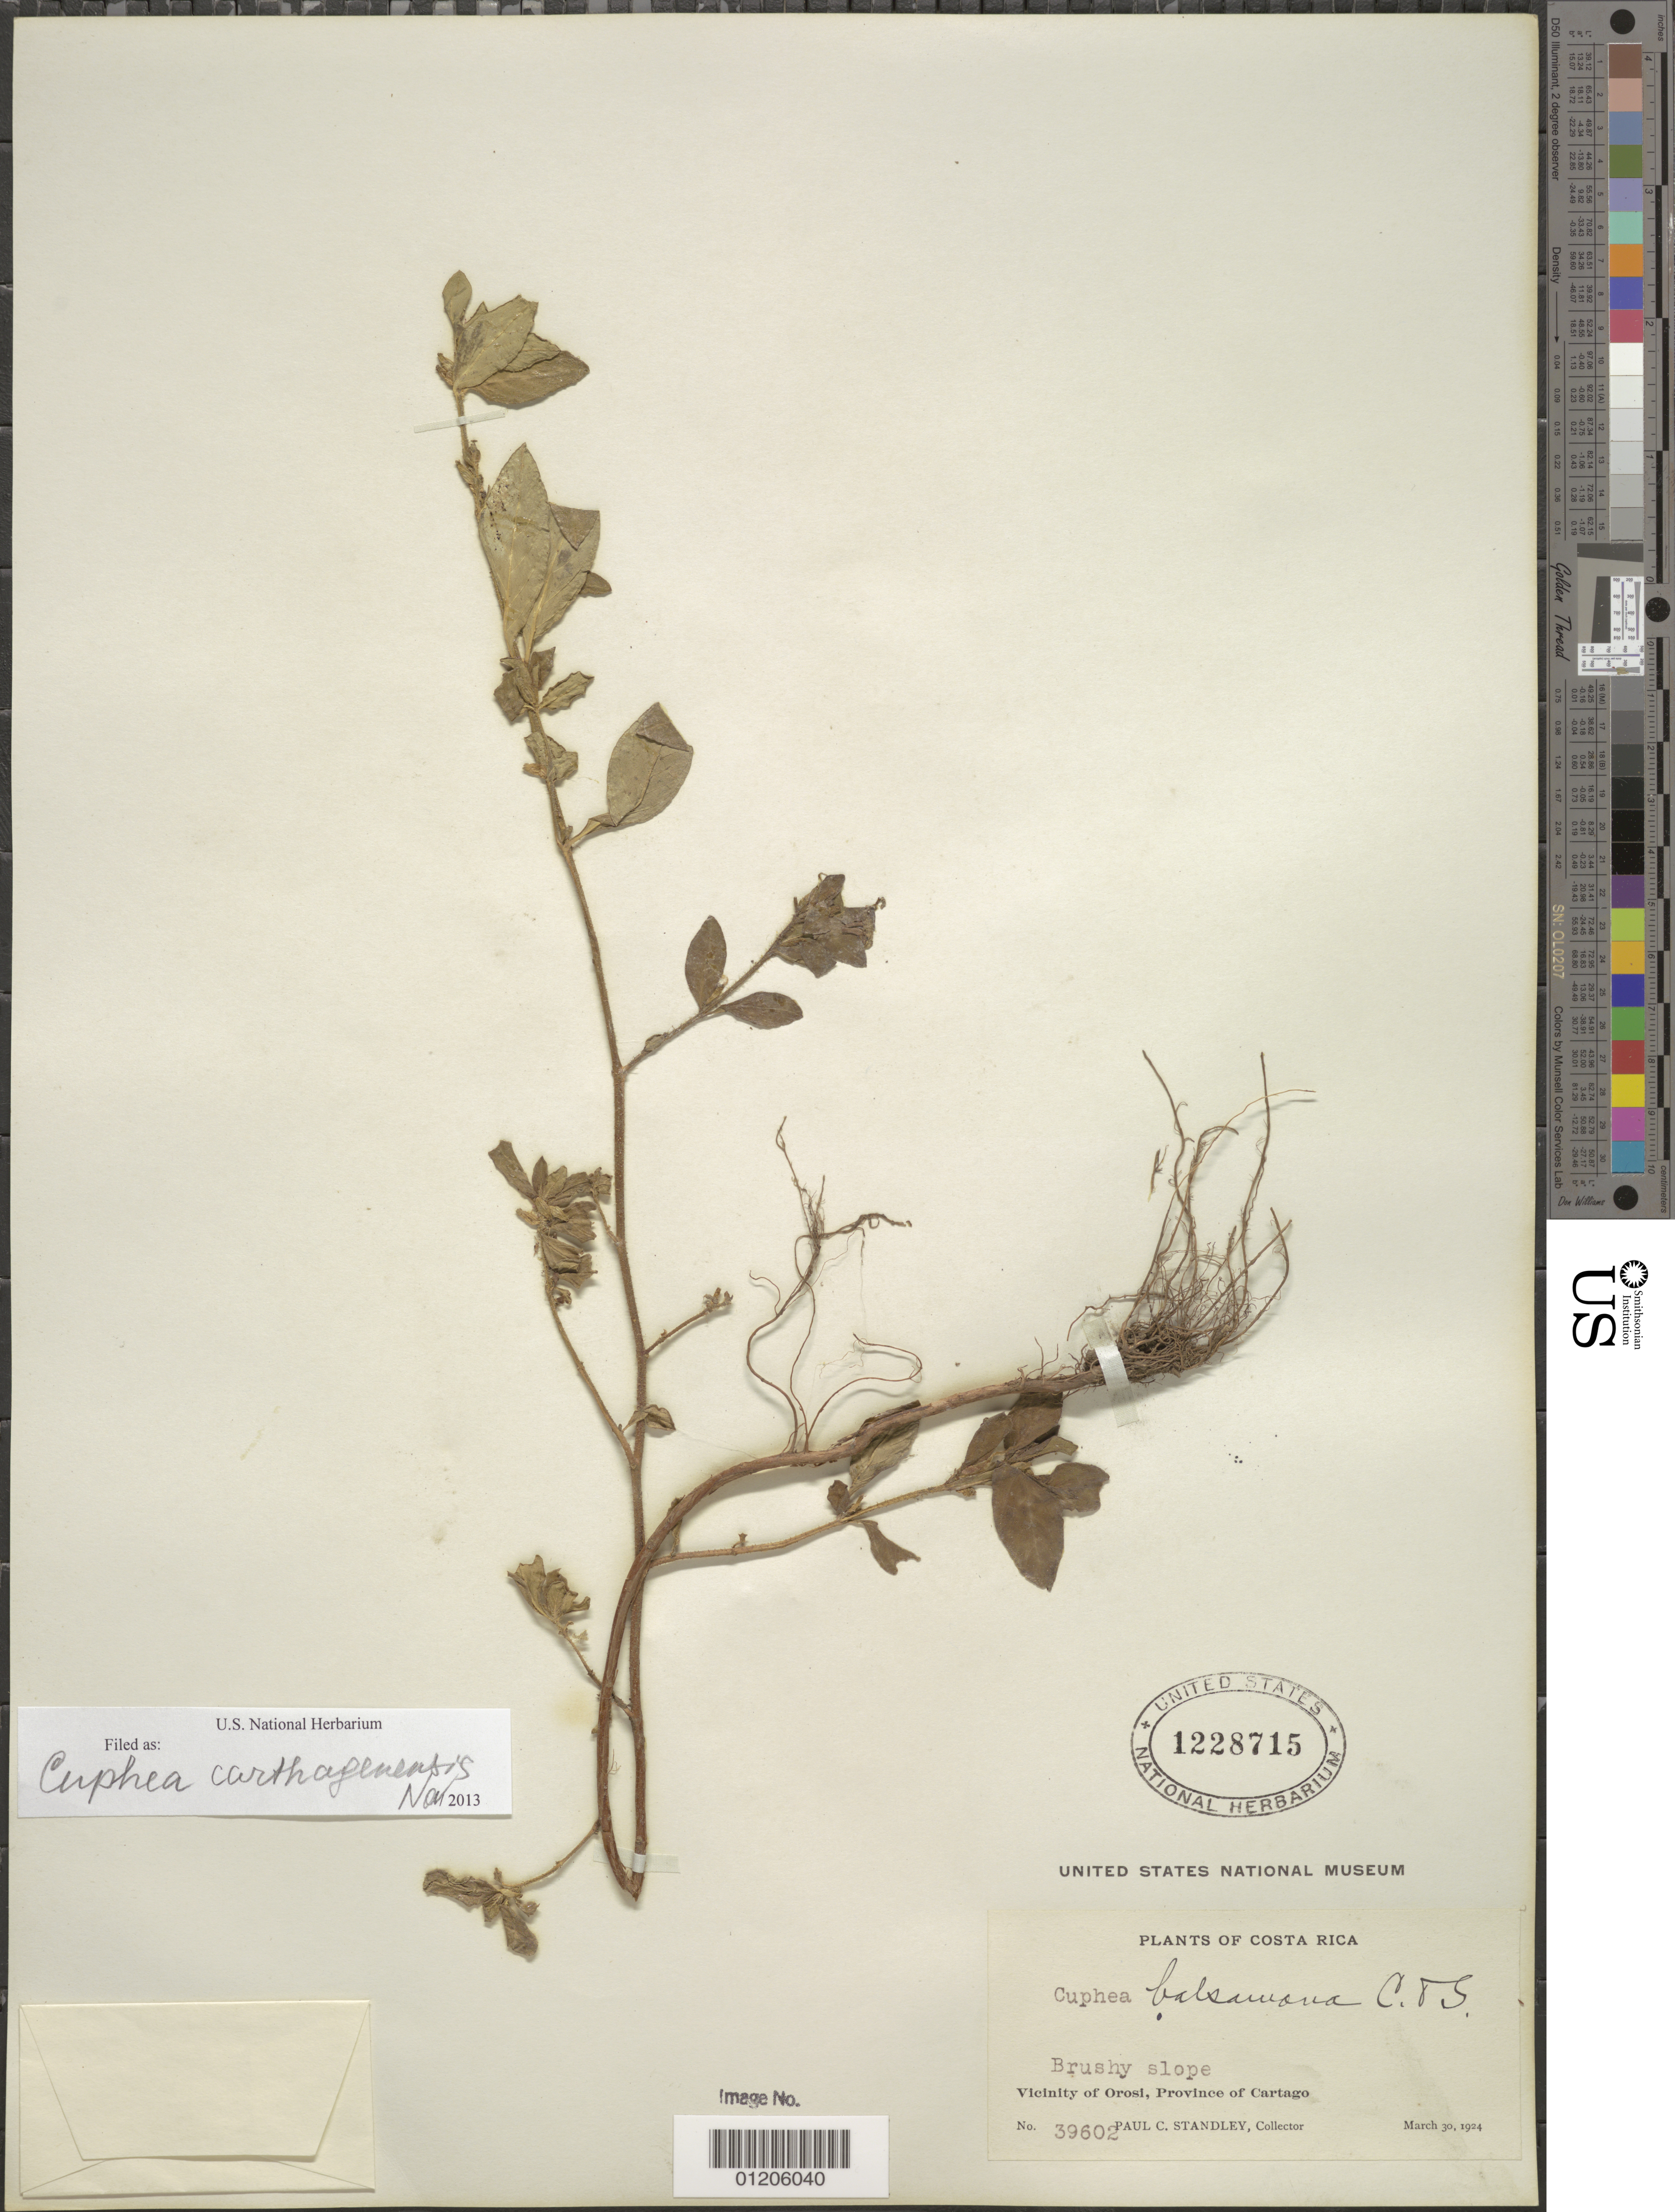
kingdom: Plantae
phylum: Tracheophyta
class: Magnoliopsida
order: Myrtales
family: Lythraceae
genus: Cuphea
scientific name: Cuphea carthagenensis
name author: (Jacq.) J.F. Macbr.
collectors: P. C. Standley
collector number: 39602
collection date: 1924-03-30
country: Costa Rica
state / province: Cartago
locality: Vicinity of Orosl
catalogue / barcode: US 1228715